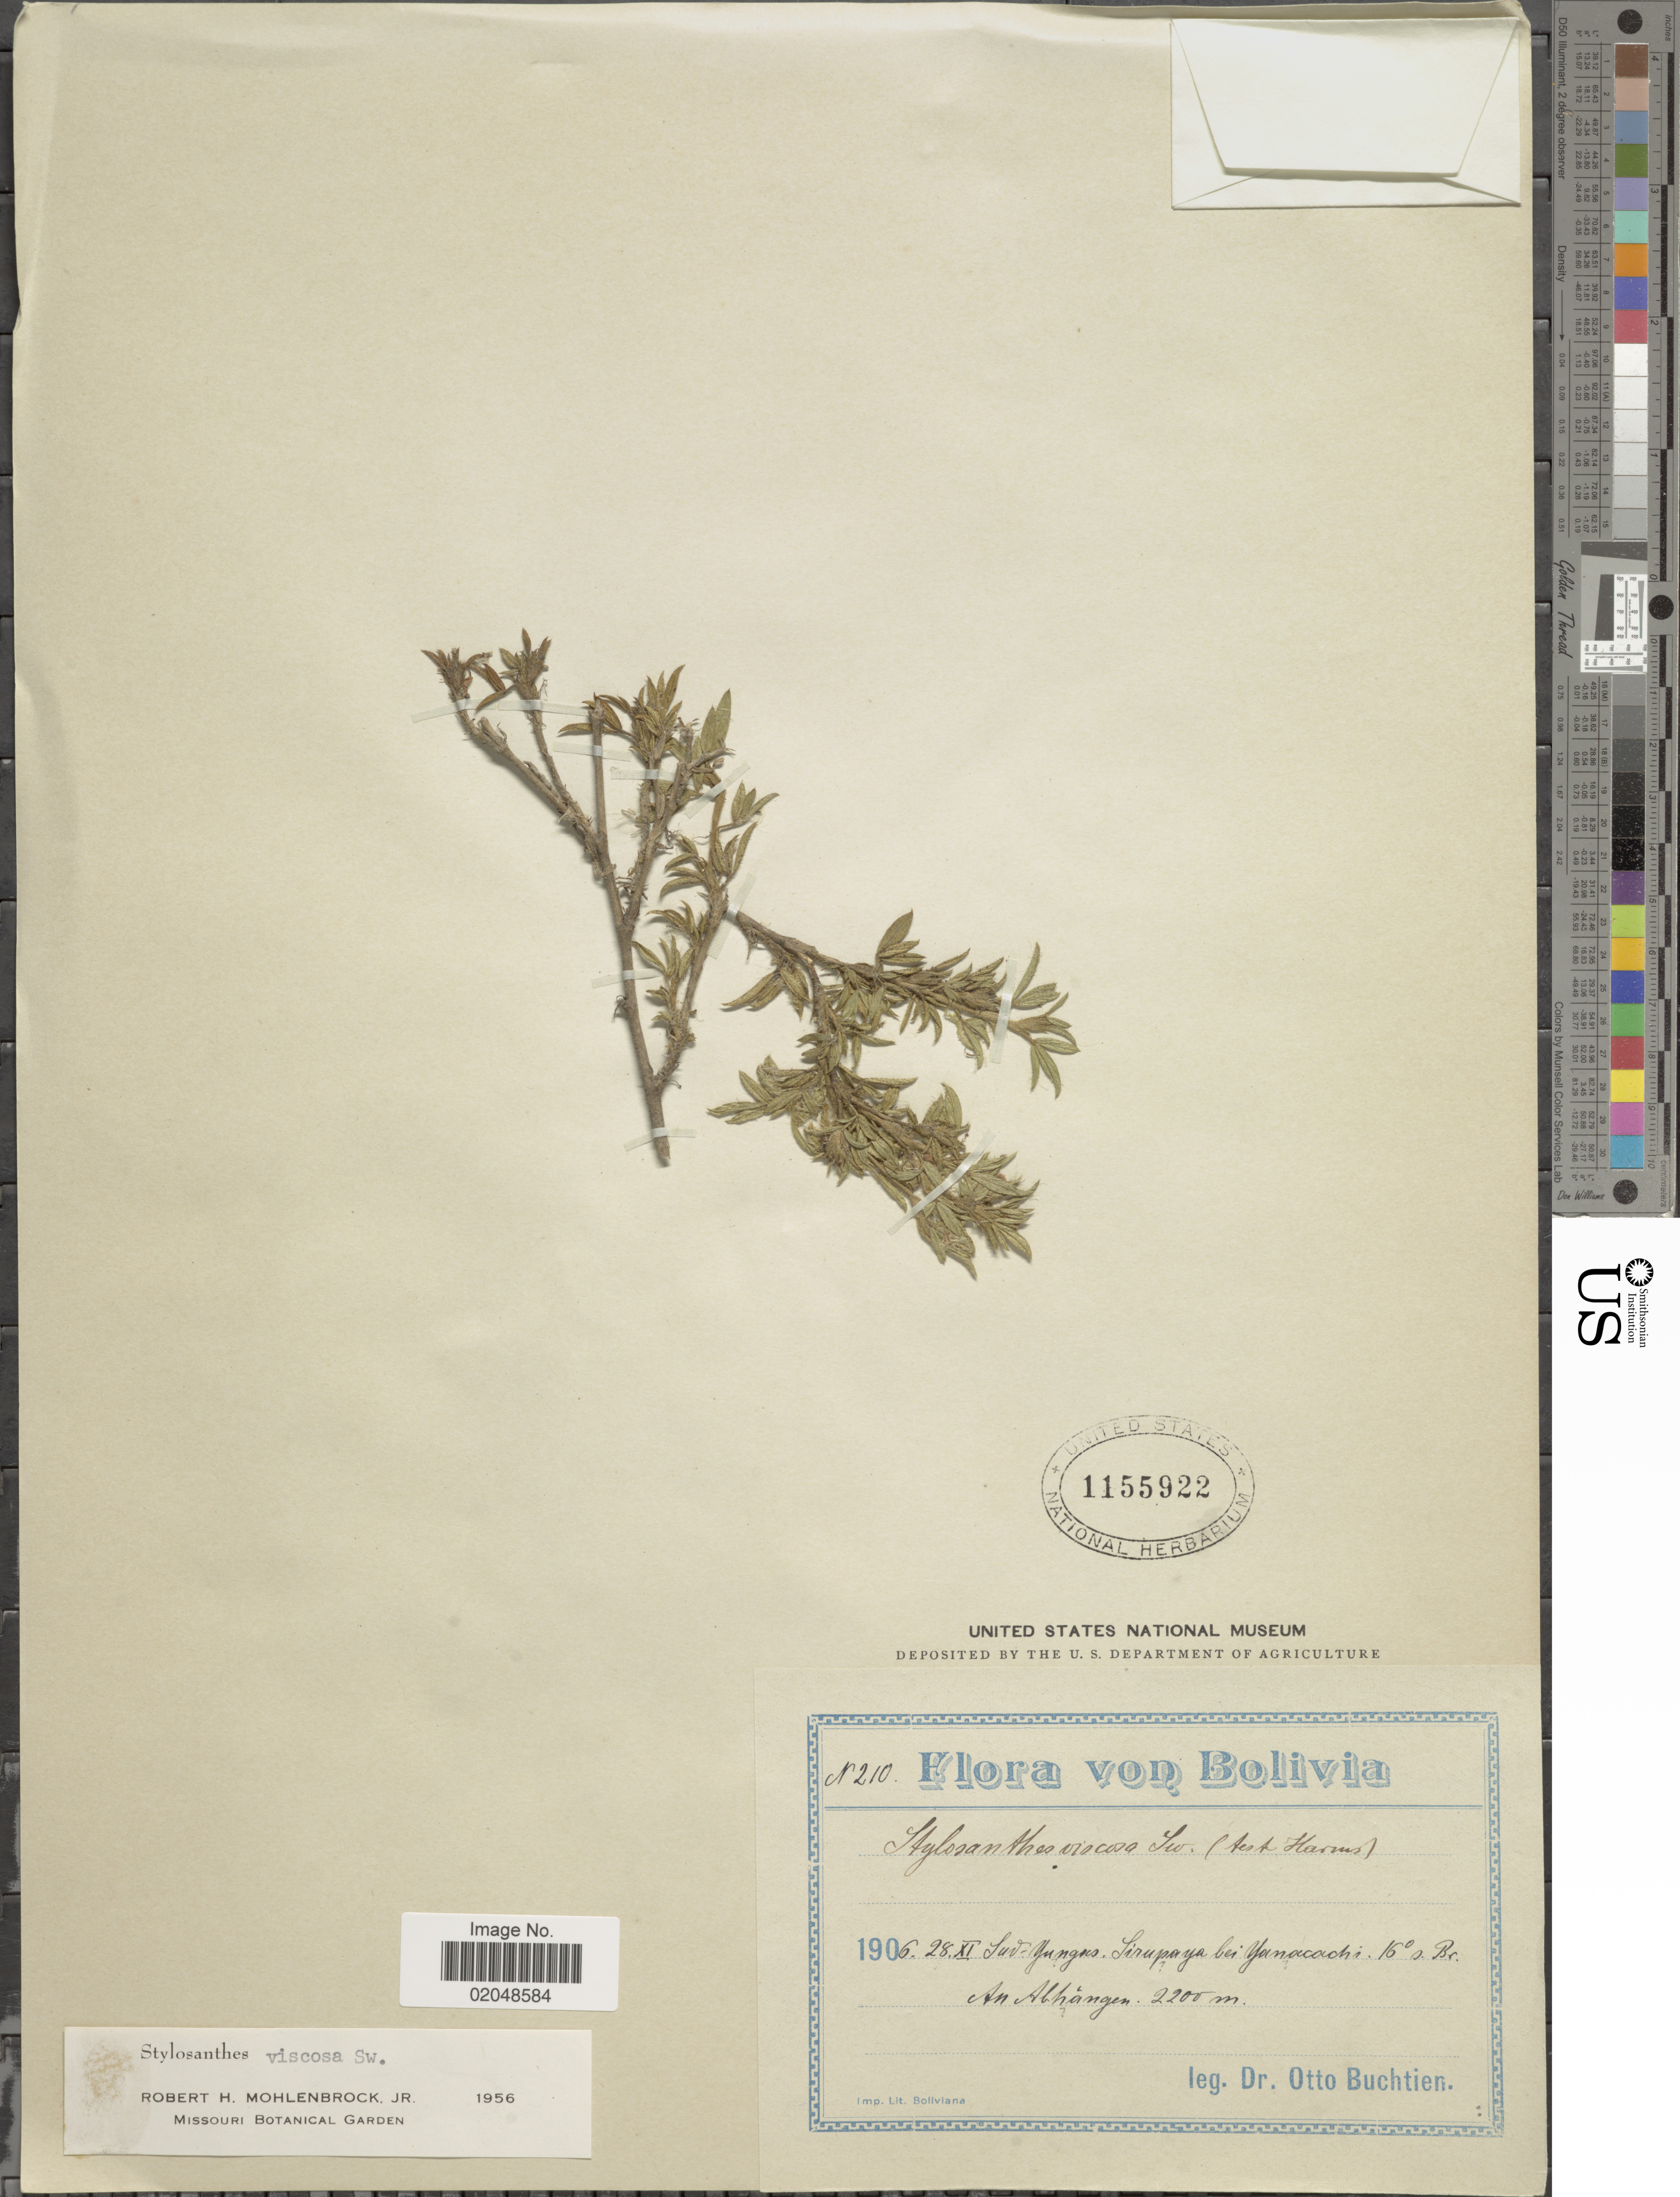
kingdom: Plantae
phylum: Tracheophyta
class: Magnoliopsida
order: Fabales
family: Fabaceae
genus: Stylosanthes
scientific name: Stylosanthes viscosa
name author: Sw.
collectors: O. Buchtien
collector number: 210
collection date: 1906-11-28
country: Bolivia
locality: Sud Yungas. Sirapaya bei Yanacachi 16° s Br.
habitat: Am Abhängen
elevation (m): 2200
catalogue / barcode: US 1155922